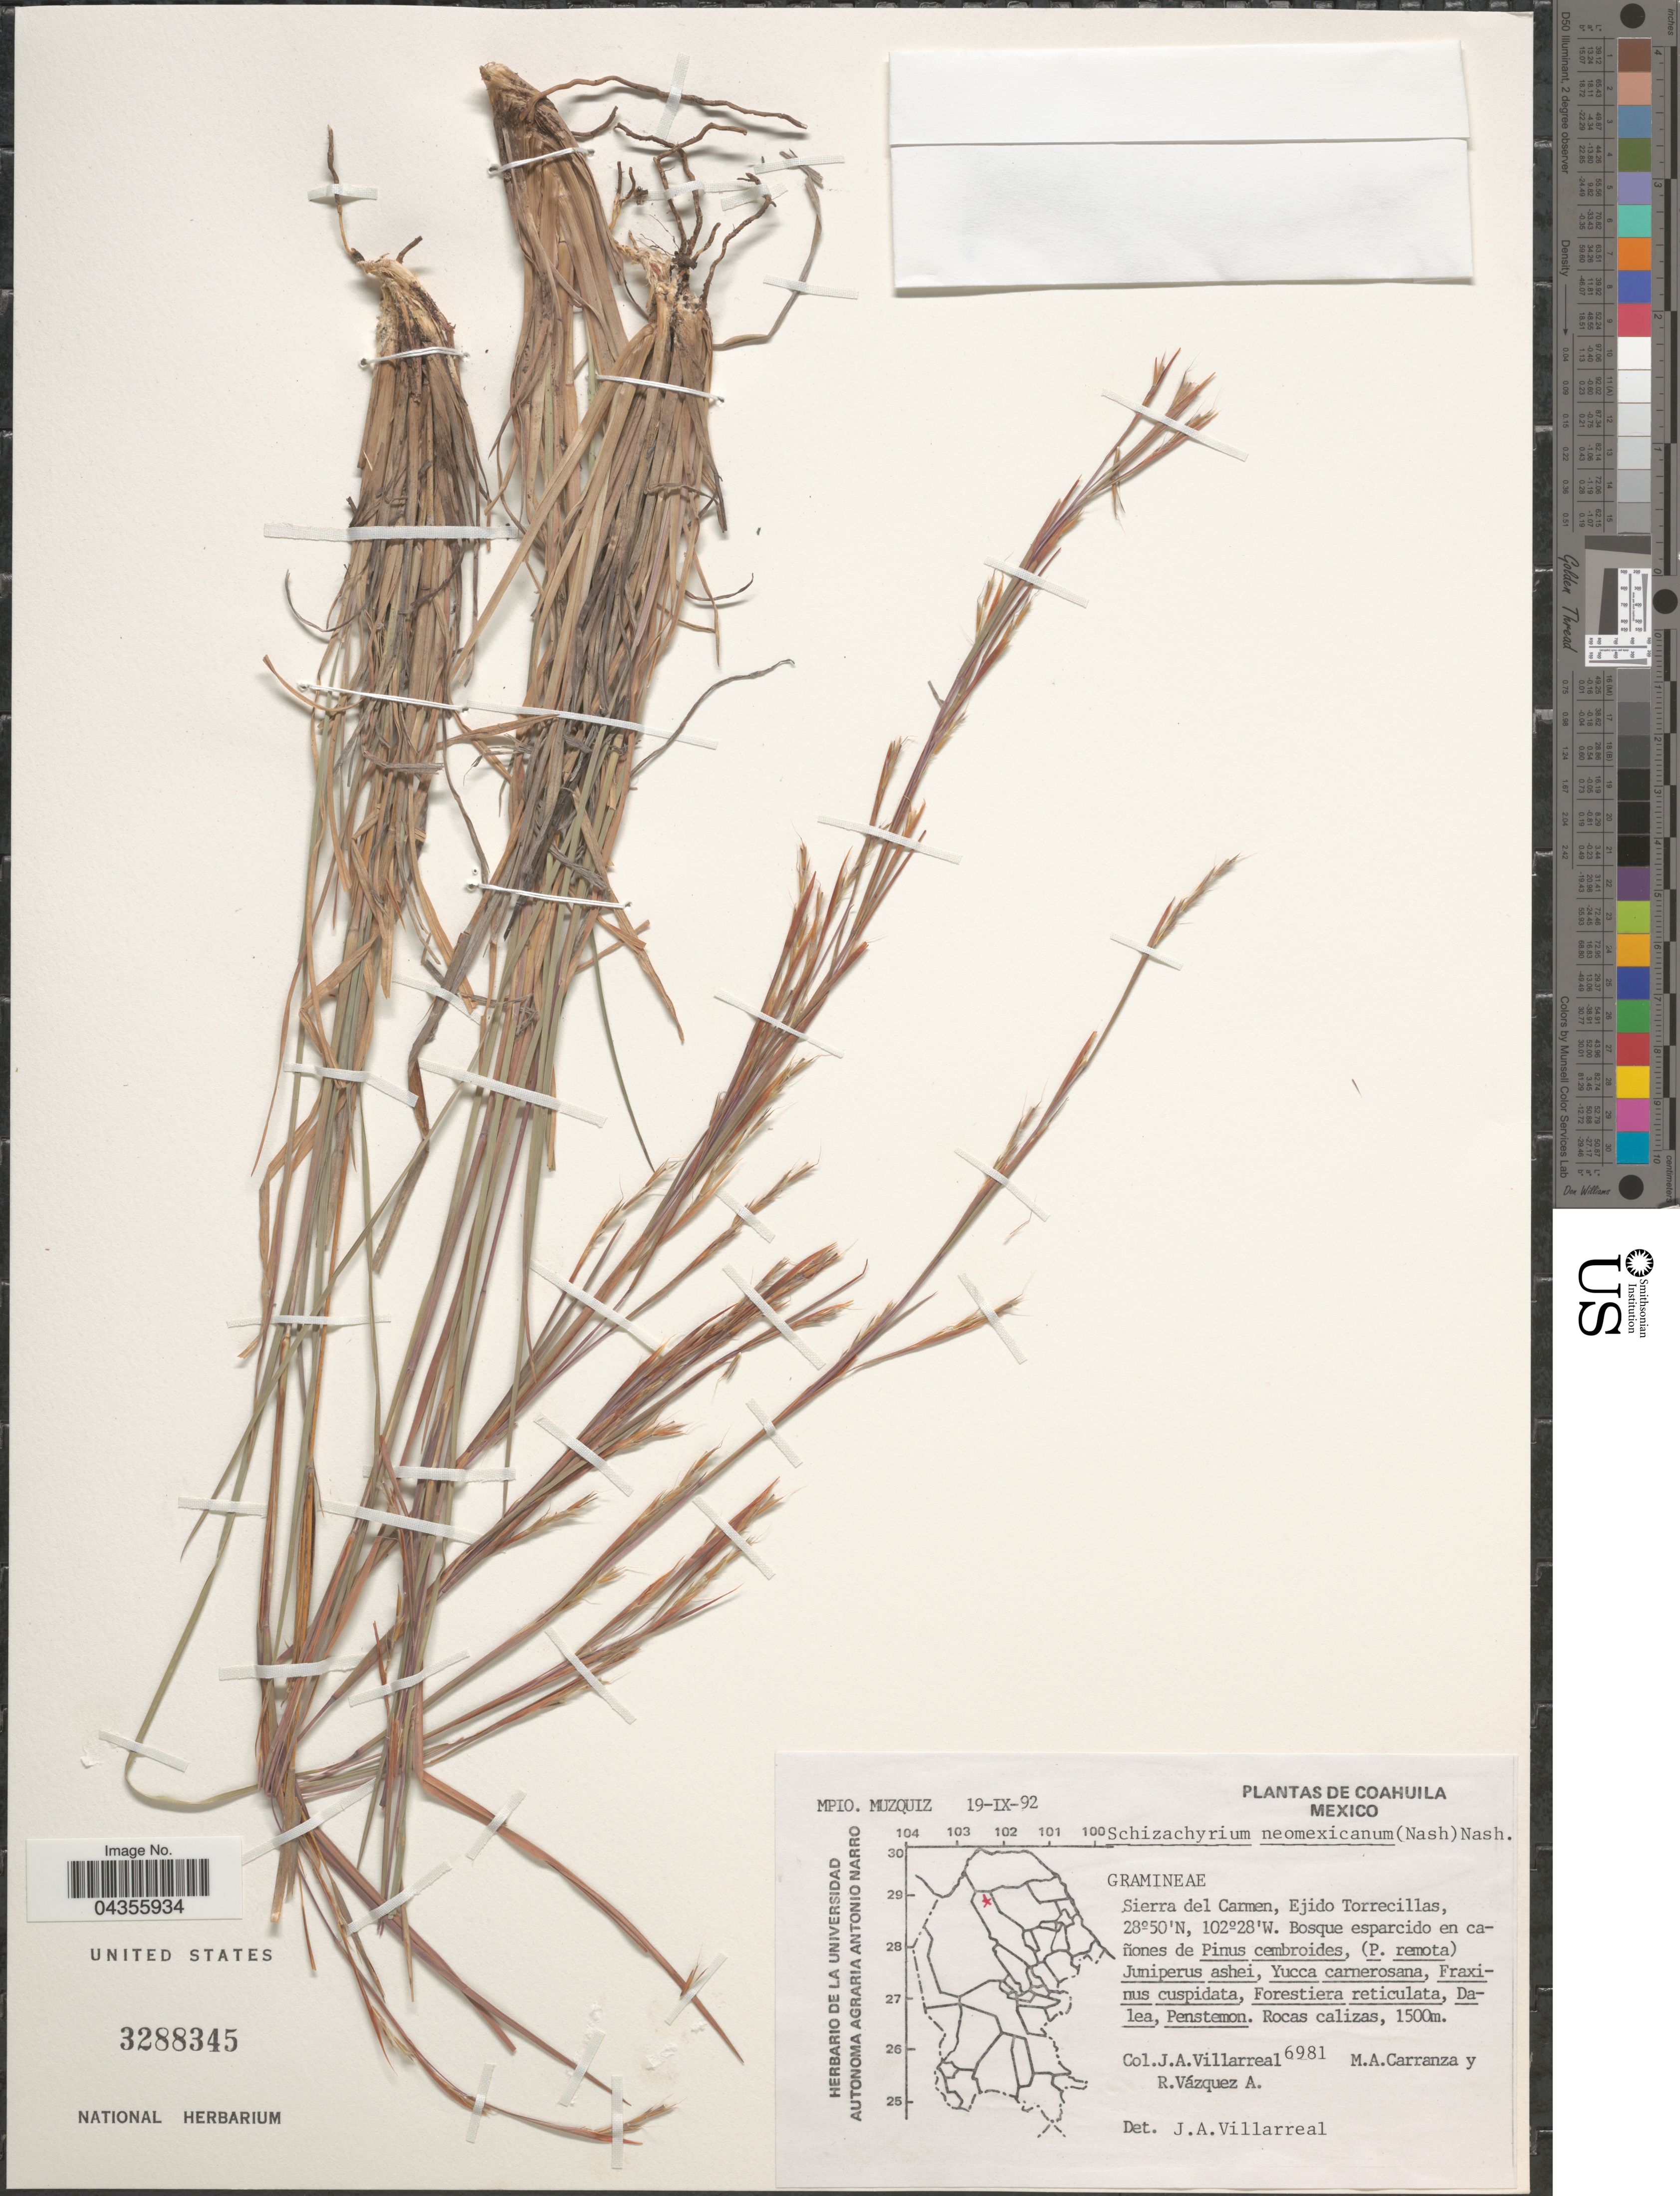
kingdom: Plantae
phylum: Tracheophyta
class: Liliopsida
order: Poales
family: Poaceae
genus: Schizachyrium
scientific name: Schizachyrium scoparium var. neomexicanum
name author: (Nash) Gould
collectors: J. Villarreal, M. Carranza & R. Vazquez A.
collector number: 6981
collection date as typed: Transcribed d/m/y: 19/9/92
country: Mexico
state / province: Coahuila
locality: Mpio. Muzquiz. Sierra del Carmen, Ejido Torrecillas.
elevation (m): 1500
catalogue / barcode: US 3288345